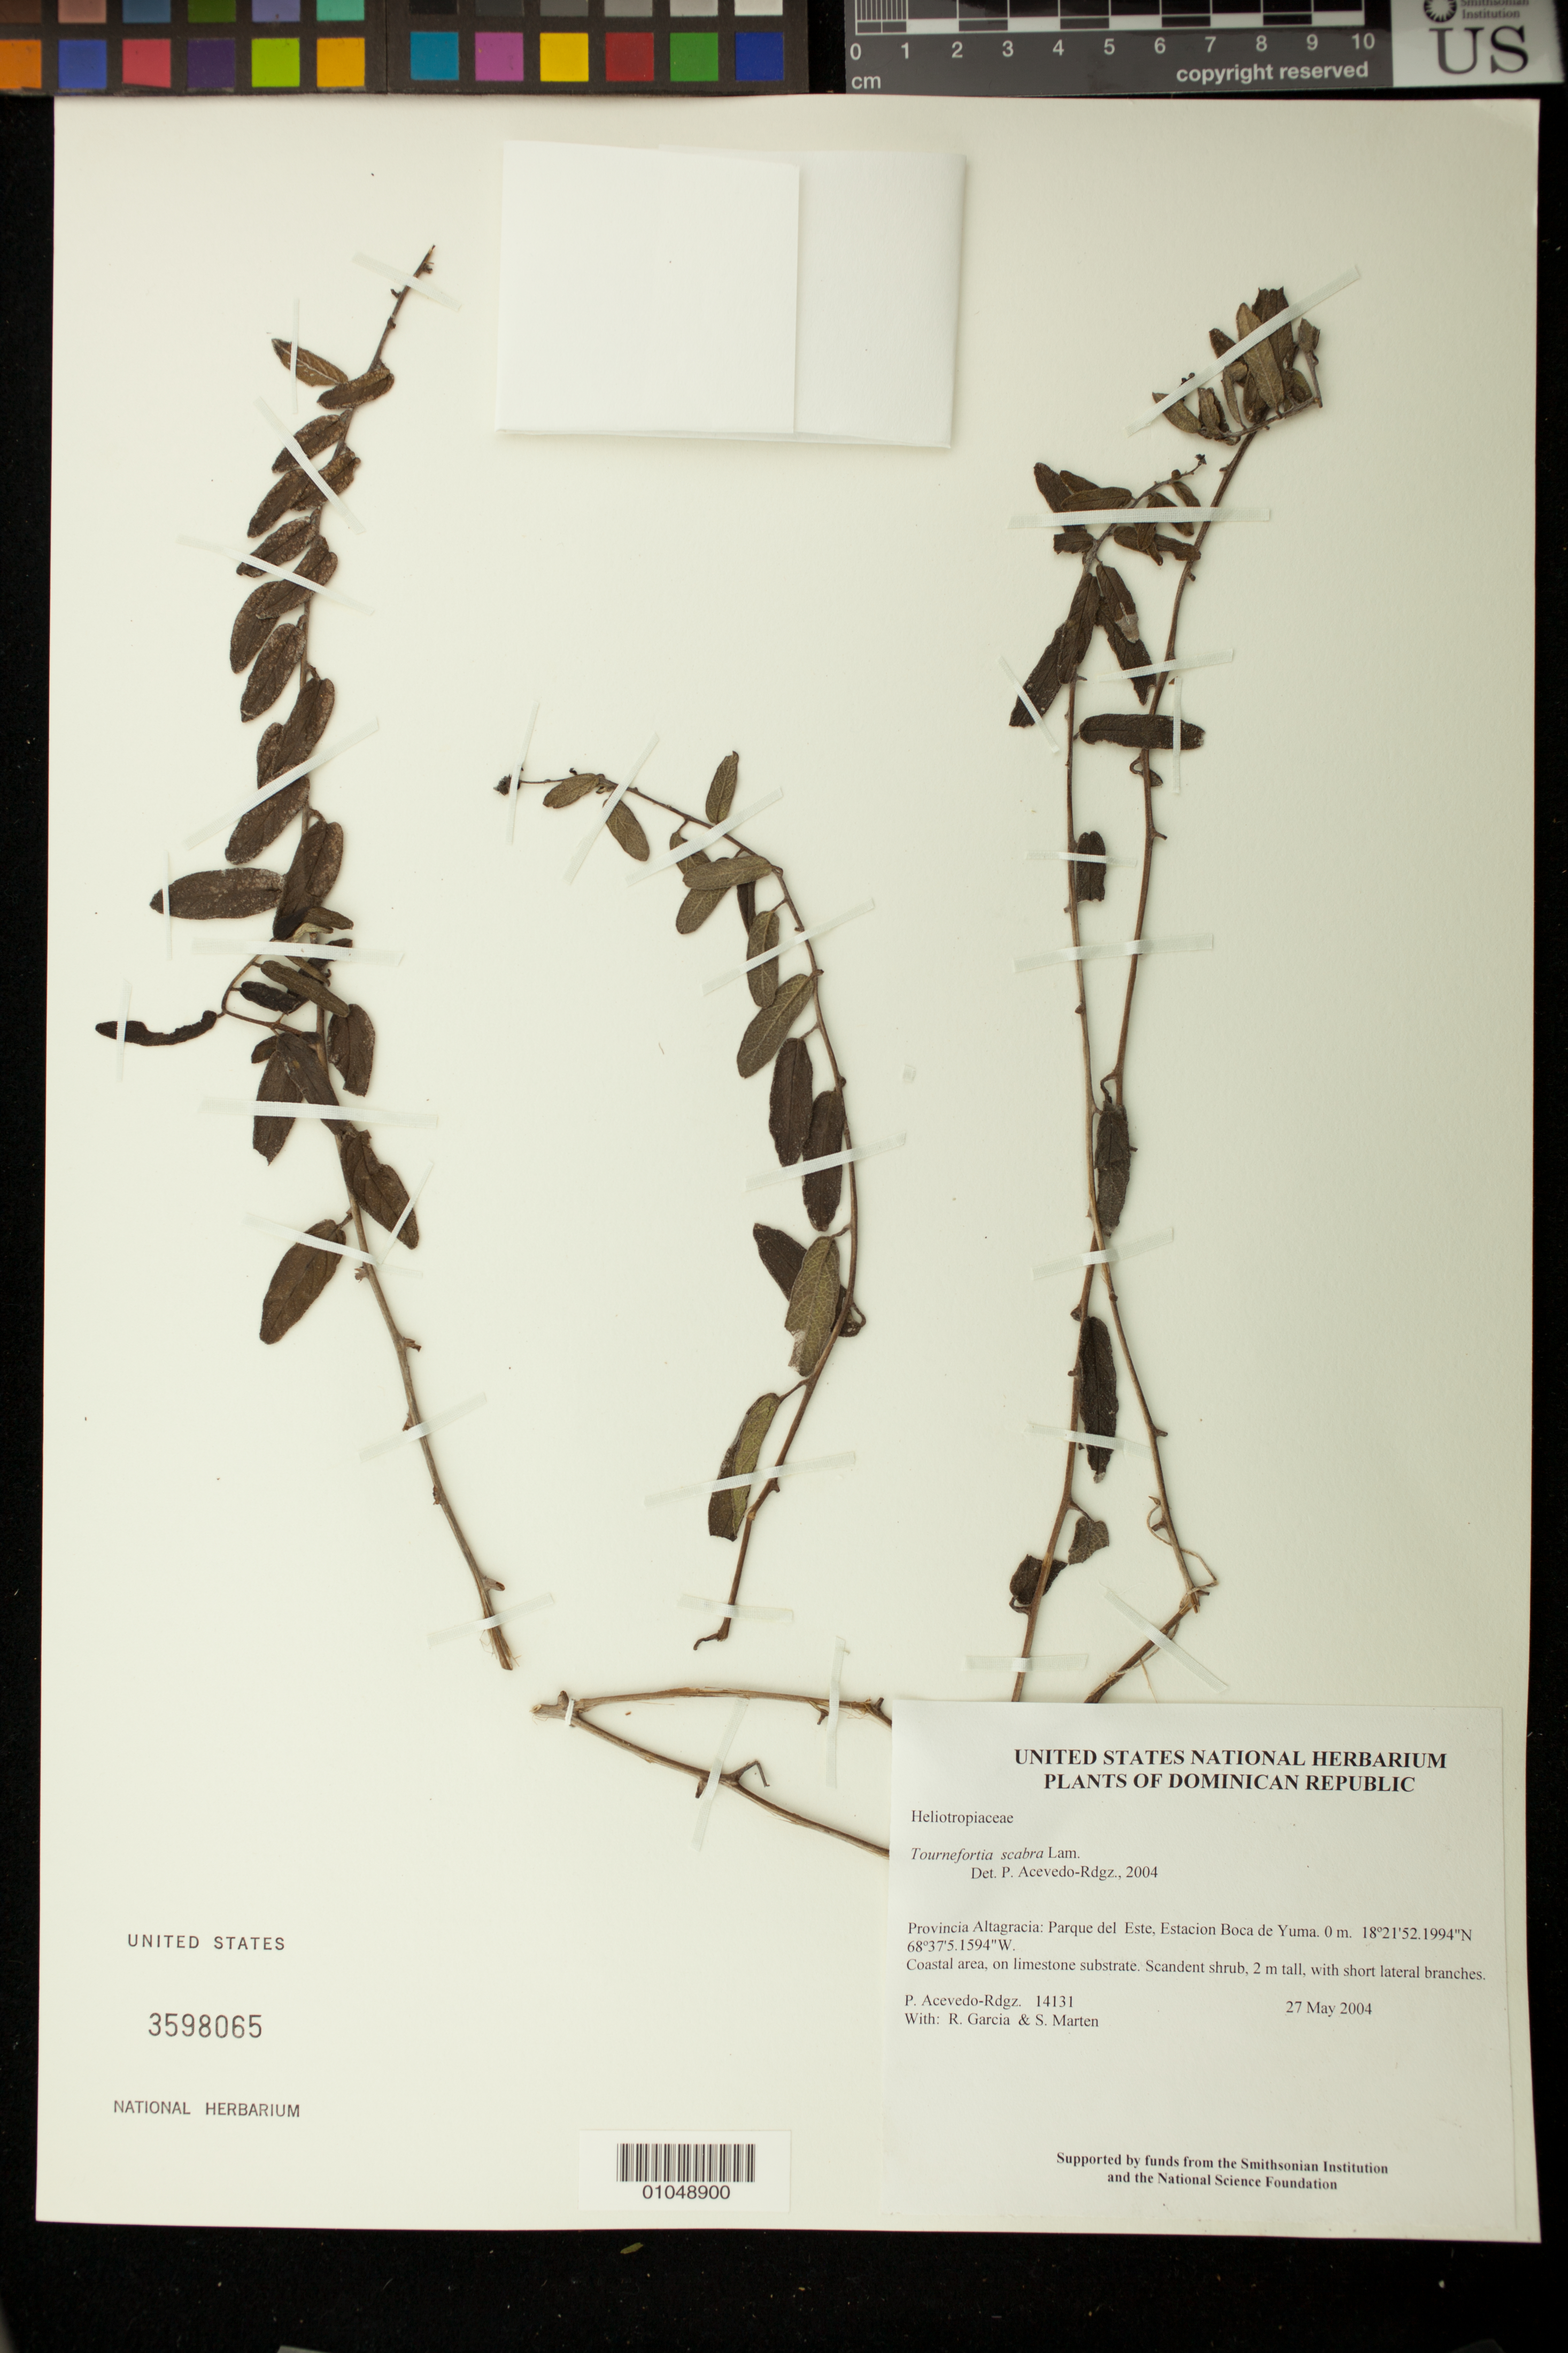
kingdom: Plantae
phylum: Tracheophyta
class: Magnoliopsida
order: Boraginales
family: Heliotropiaceae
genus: Tournefortia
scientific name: Tournefortia scabra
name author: Lam.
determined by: Acevedo-Rodríguez, P., (BOT), Smithsonian Institution - National Museum of Natural History (UNITED STATES)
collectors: P. Acevedo-Rodr., R. G. García & S. Marten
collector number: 14131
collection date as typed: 27 May 2004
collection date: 2004-05-27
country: Dominican Republic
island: Hispaniola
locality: Provincia Altagracia: Parque del Este, Estacion Boca de Yuma.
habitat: Coastal area, on limestone substrate.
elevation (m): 0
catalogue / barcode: US 3598065